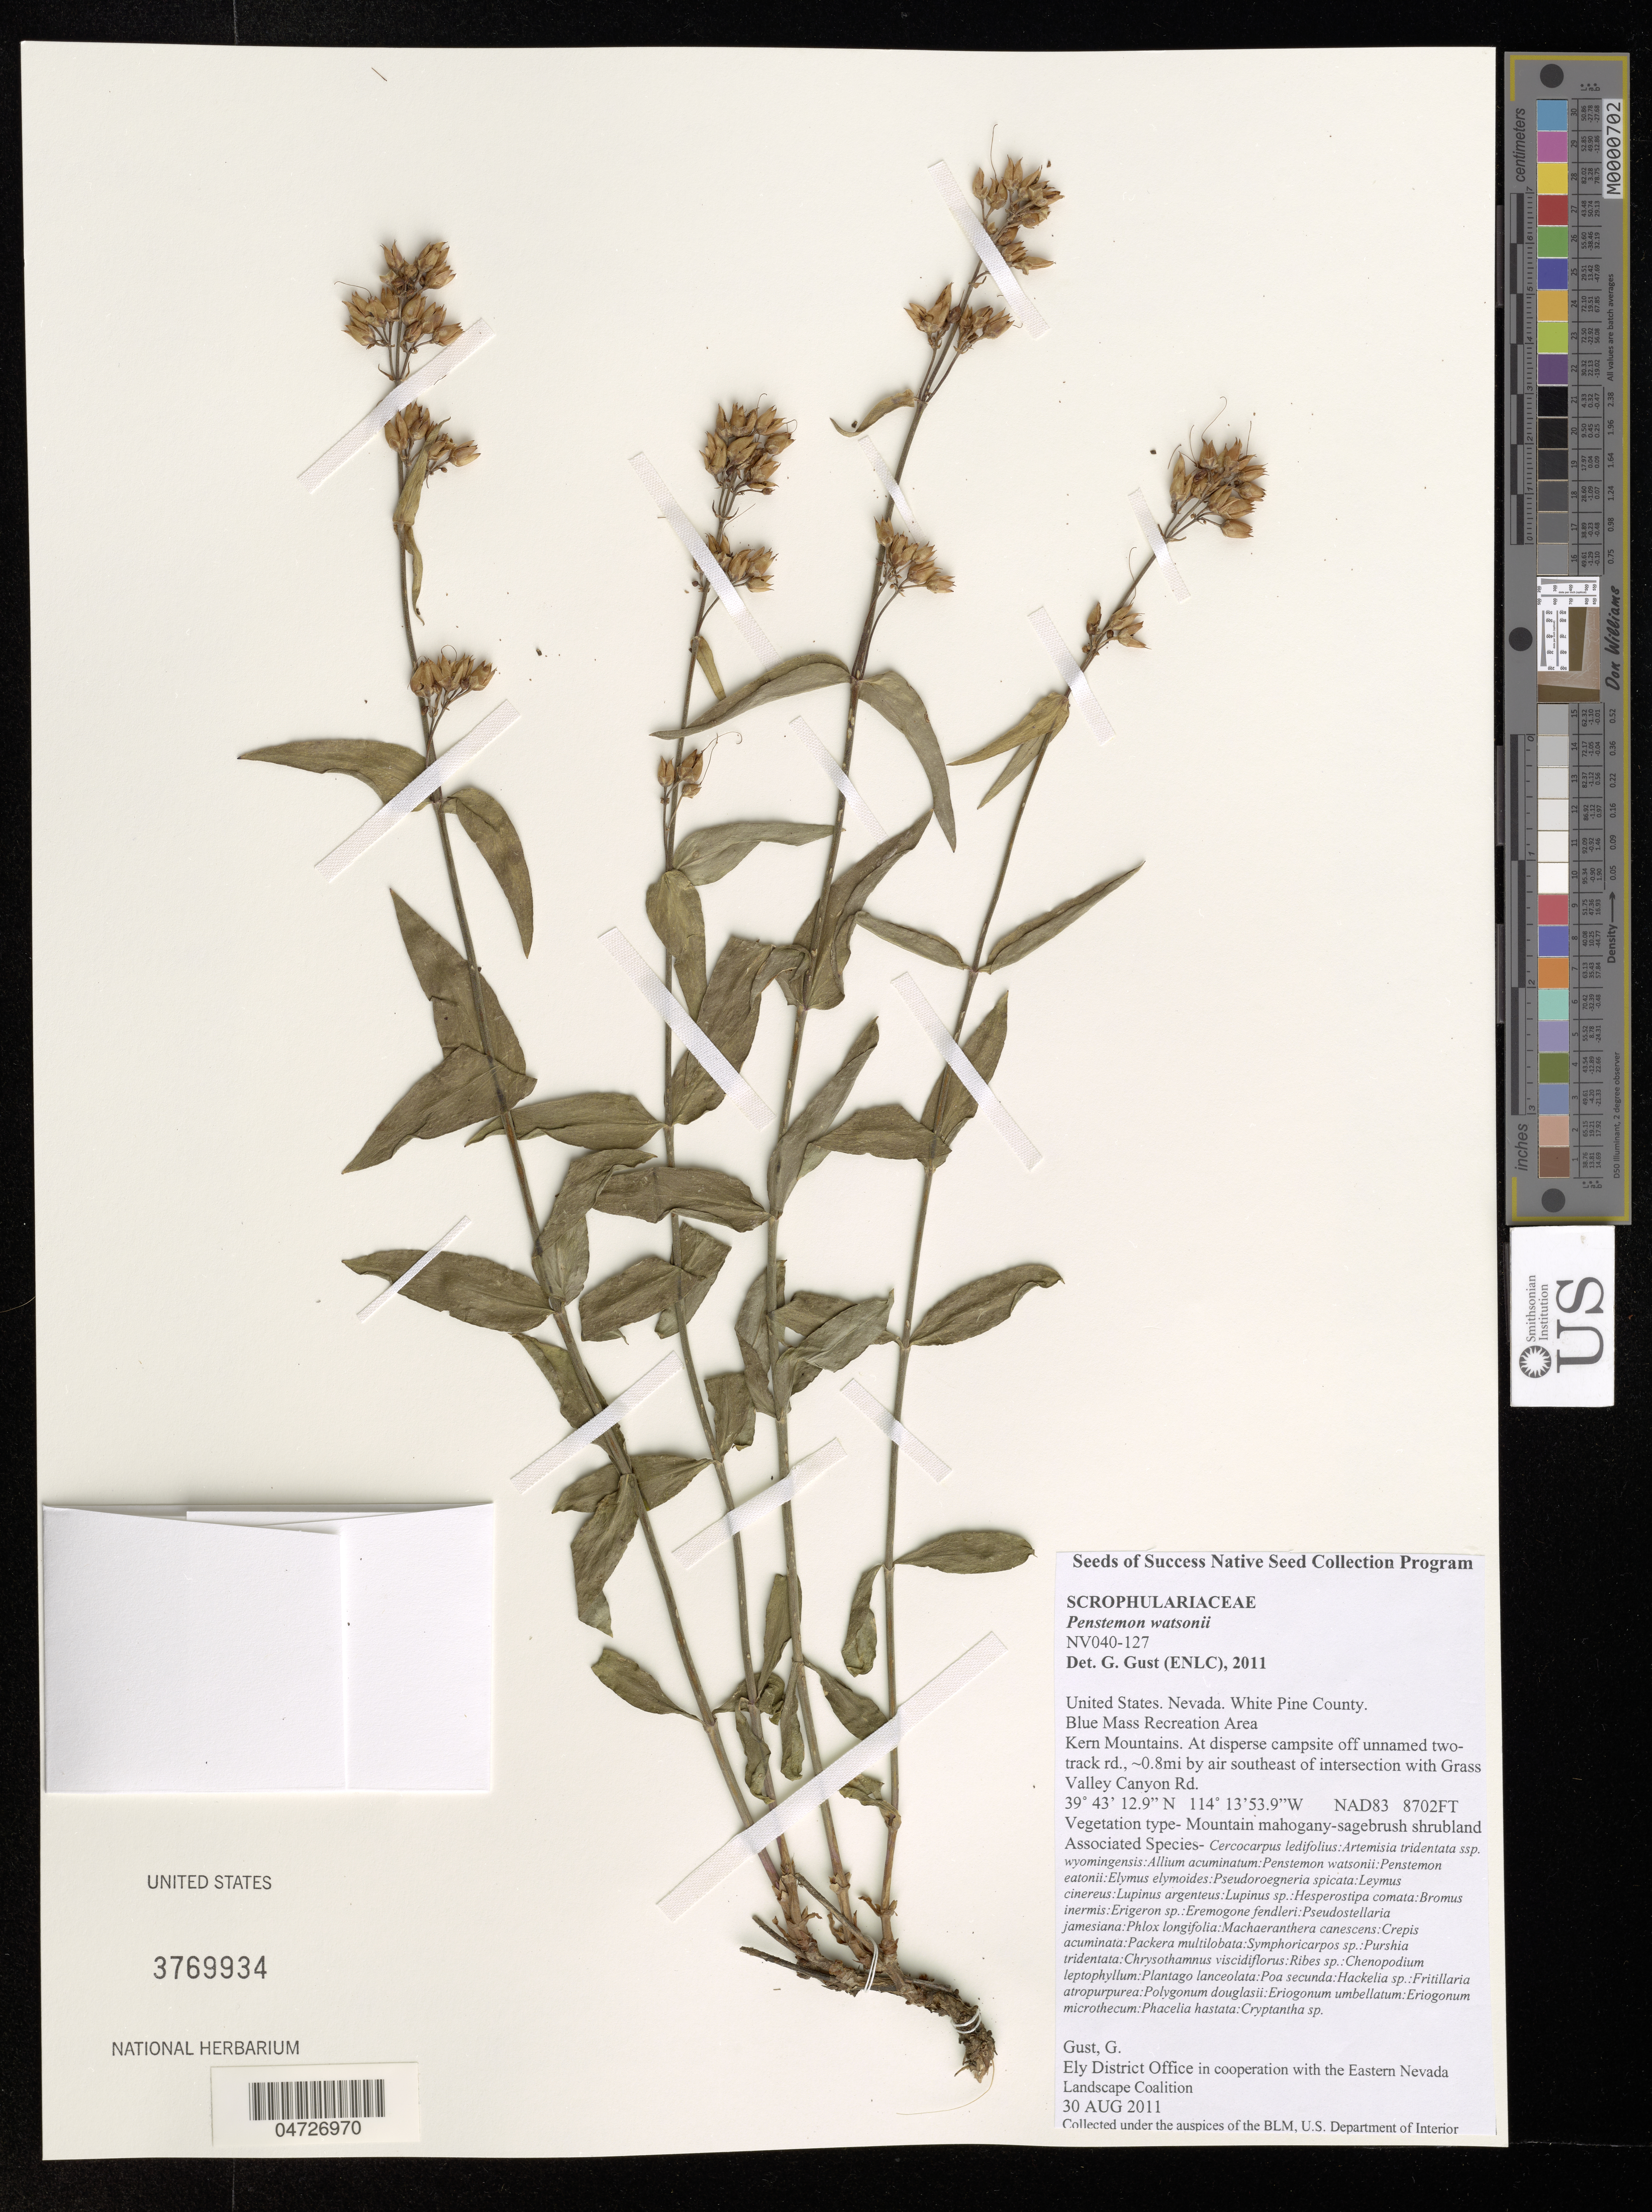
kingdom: Plantae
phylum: Tracheophyta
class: Magnoliopsida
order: Lamiales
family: Plantaginaceae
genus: Penstemon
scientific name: Penstemon watsonii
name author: A. Gray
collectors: G. Gust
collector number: NV040-127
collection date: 2011-08-30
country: United States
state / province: Nevada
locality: White Pine County. Blue Mass Recreation Area. Kern Mountains. At disperse campsite off unnamed two-track rd., ~0.8mi by air southeast of intersection with Grass Valley Canyon Rd.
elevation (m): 2652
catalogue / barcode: US 3769934